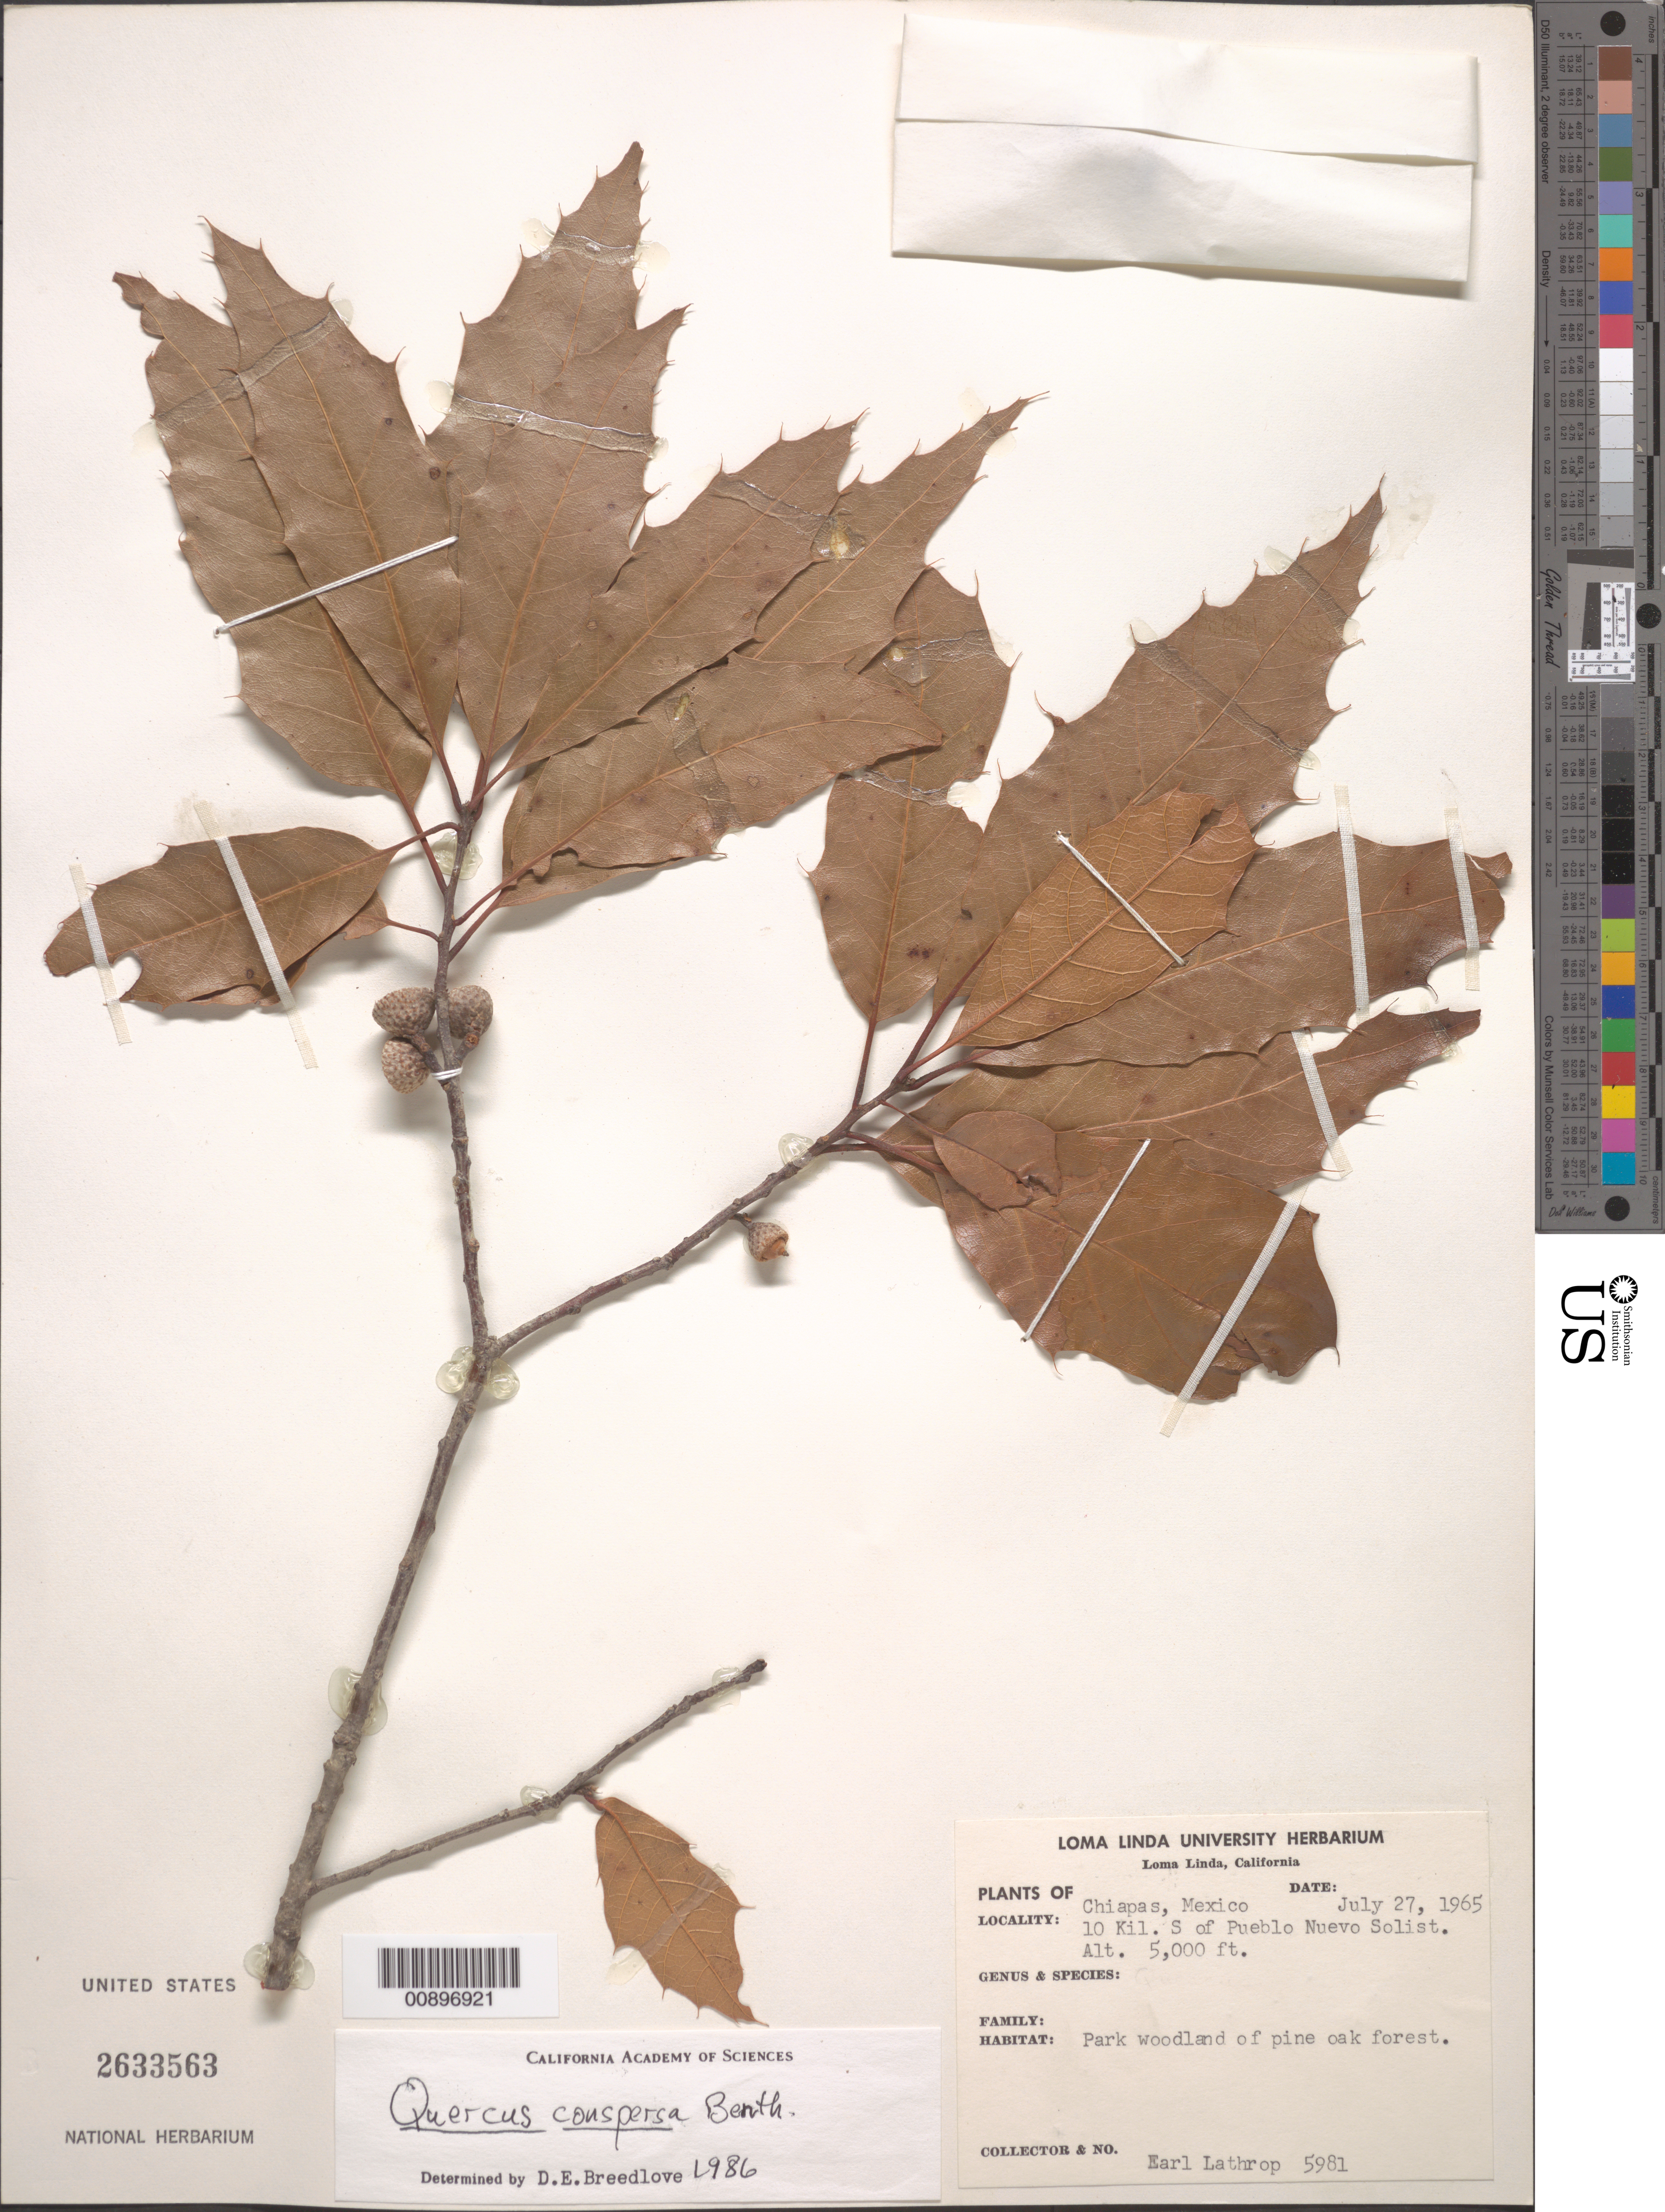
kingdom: Plantae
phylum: Tracheophyta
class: Magnoliopsida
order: Fagales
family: Fagaceae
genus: Quercus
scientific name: Quercus conspersa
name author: Benth.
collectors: E. W. Lathrop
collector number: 5981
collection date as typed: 27 Jul 1965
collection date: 1965-07-27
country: Mexico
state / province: Chiapas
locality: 10 km S of Pueblo Nuevo Solist.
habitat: Park woodland of pine oak forest.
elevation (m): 1524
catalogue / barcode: US 2633563